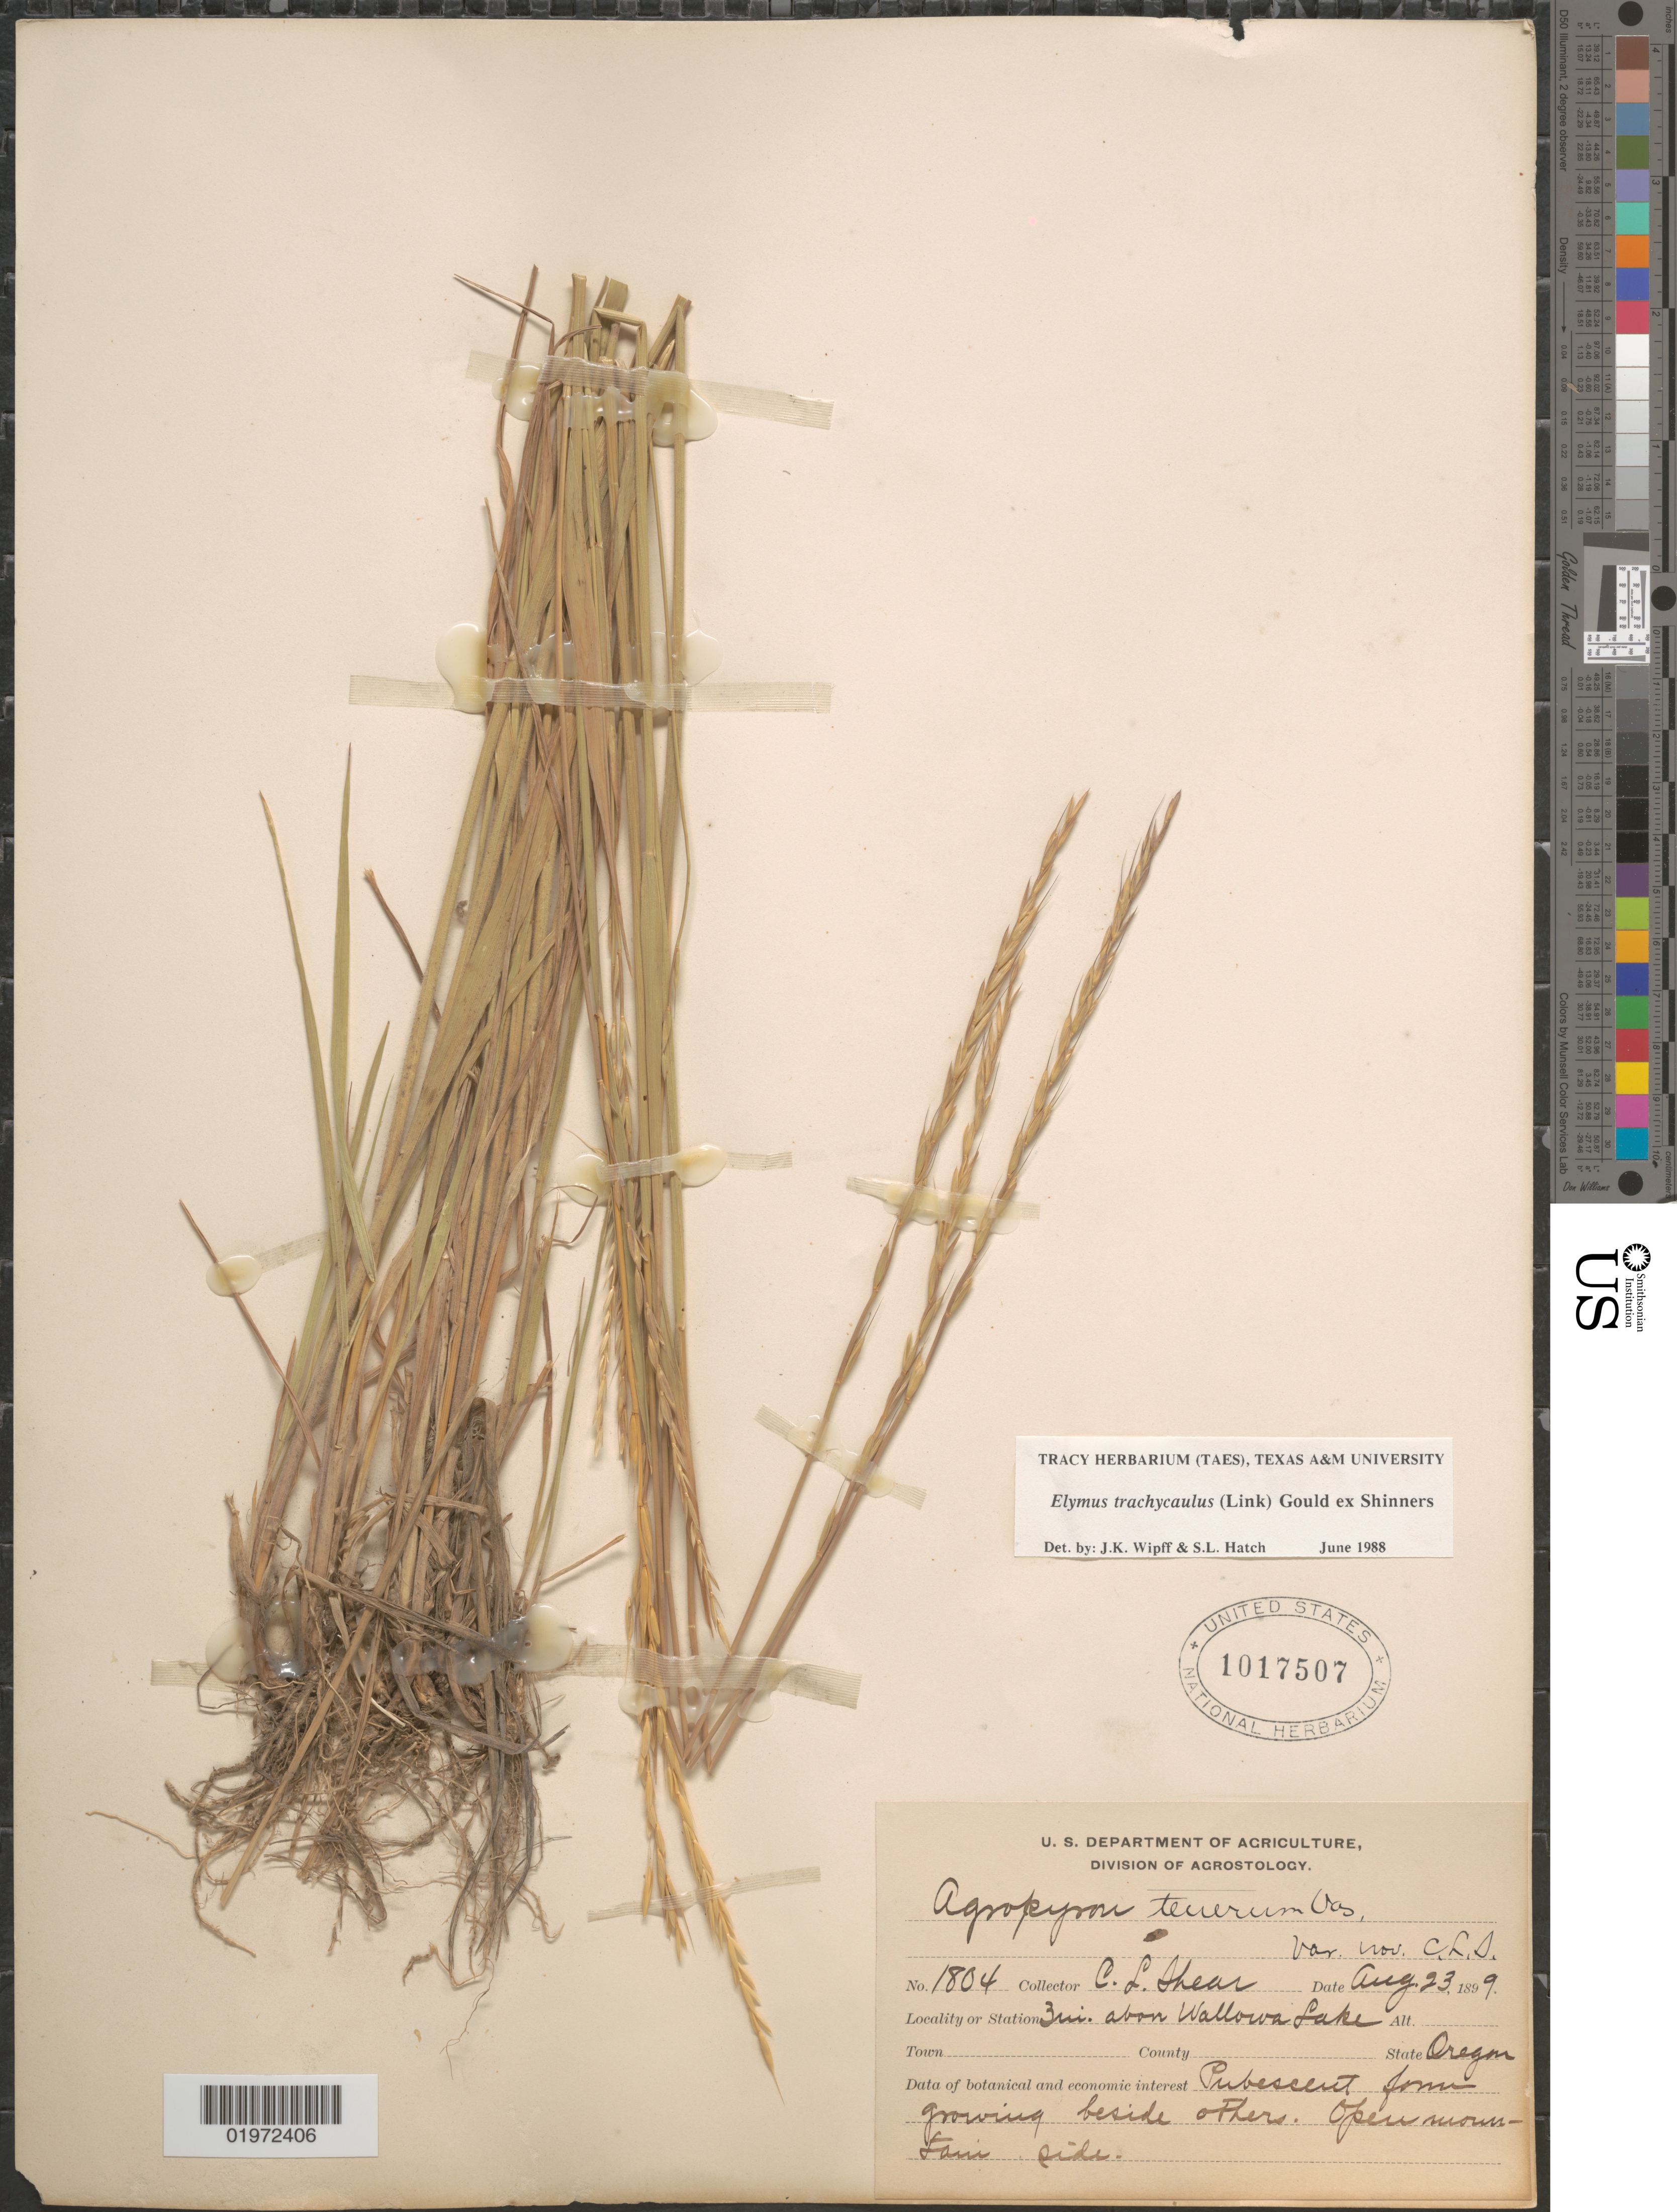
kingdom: Plantae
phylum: Tracheophyta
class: Liliopsida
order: Poales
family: Poaceae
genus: Elymus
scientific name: Elymus trachycaulus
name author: (Link) Gould ex Shinners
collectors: C. L. Shear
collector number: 1804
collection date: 1899-08-23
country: United States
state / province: Oregon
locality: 3 mi. above Wallowa Lake. Open mountain side.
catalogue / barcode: US 1017507